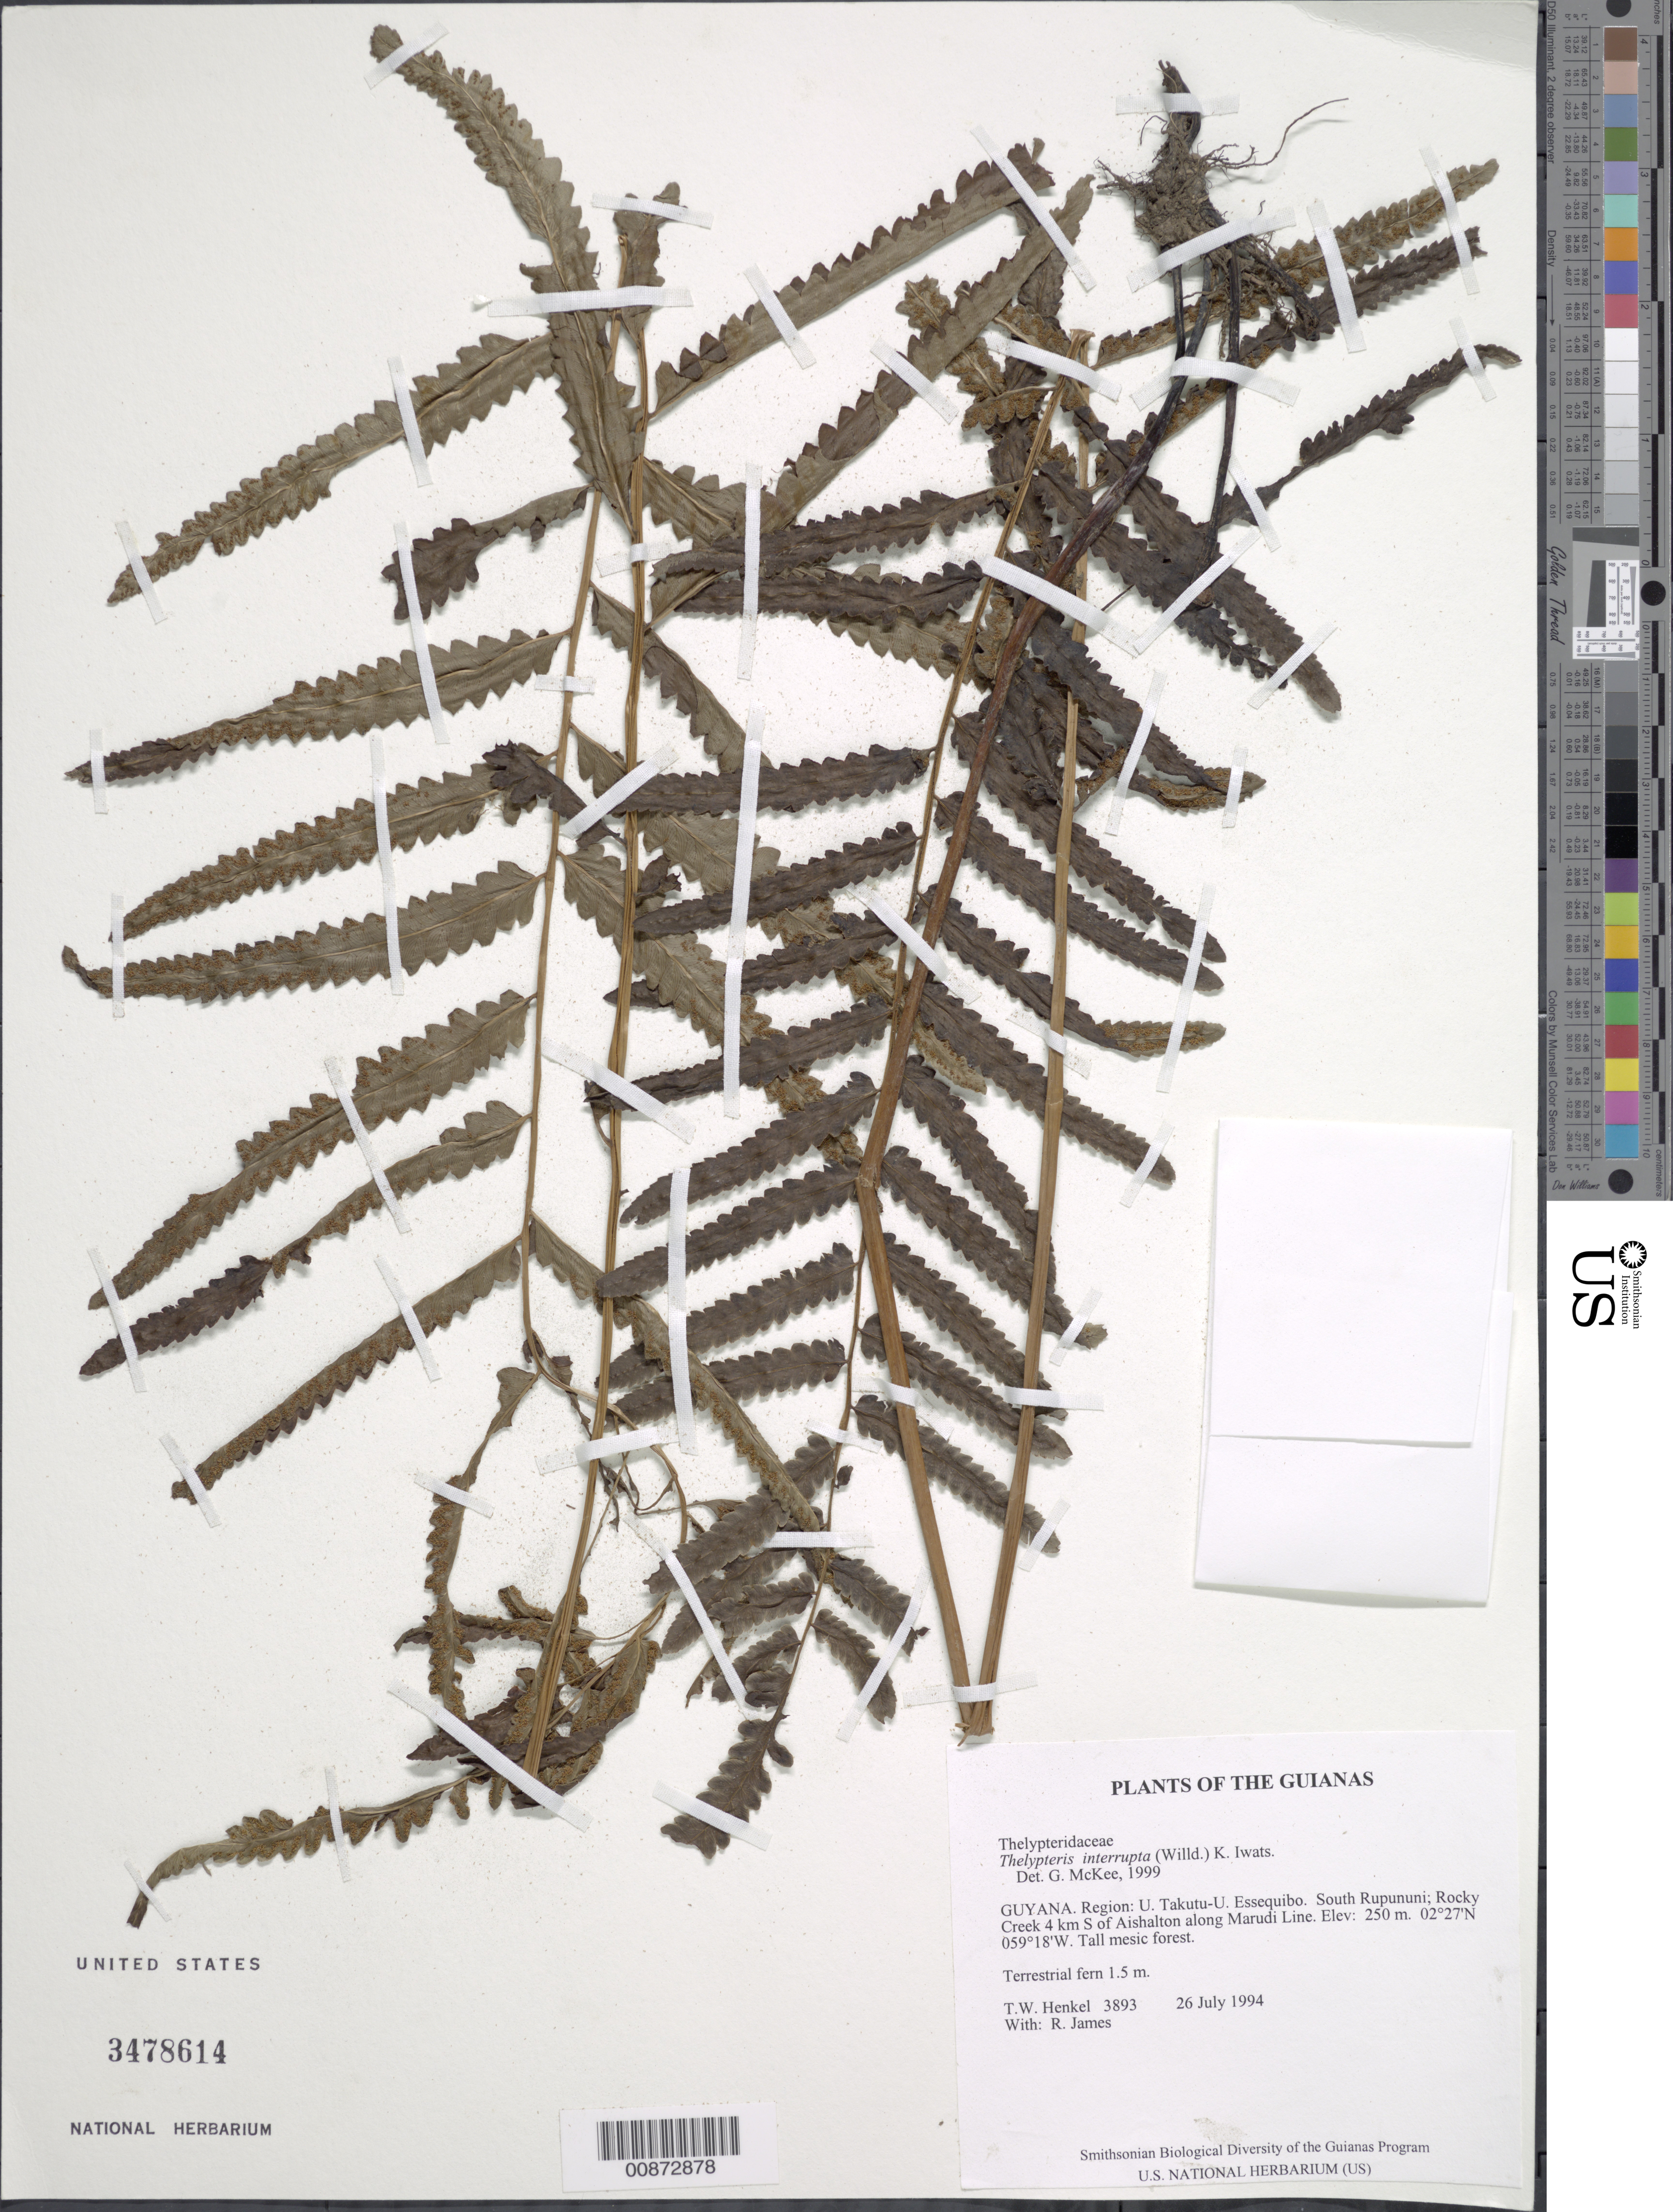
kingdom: Plantae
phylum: Tracheophyta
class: Polypodiopsida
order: Polypodiales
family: Thelypteridaceae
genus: Cyclosorus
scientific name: Cyclosorus interruptus var. hirsutus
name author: Ching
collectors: T. Henkel & R. James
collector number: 3893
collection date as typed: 26 July 1994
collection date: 1994-07-26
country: Guyana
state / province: U. Takutu-U. Essequibo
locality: South Rupununi; Rocky Creek 4 km S of Aishalton along Marudi Line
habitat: Tall mesic forest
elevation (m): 250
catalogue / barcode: US 3478614